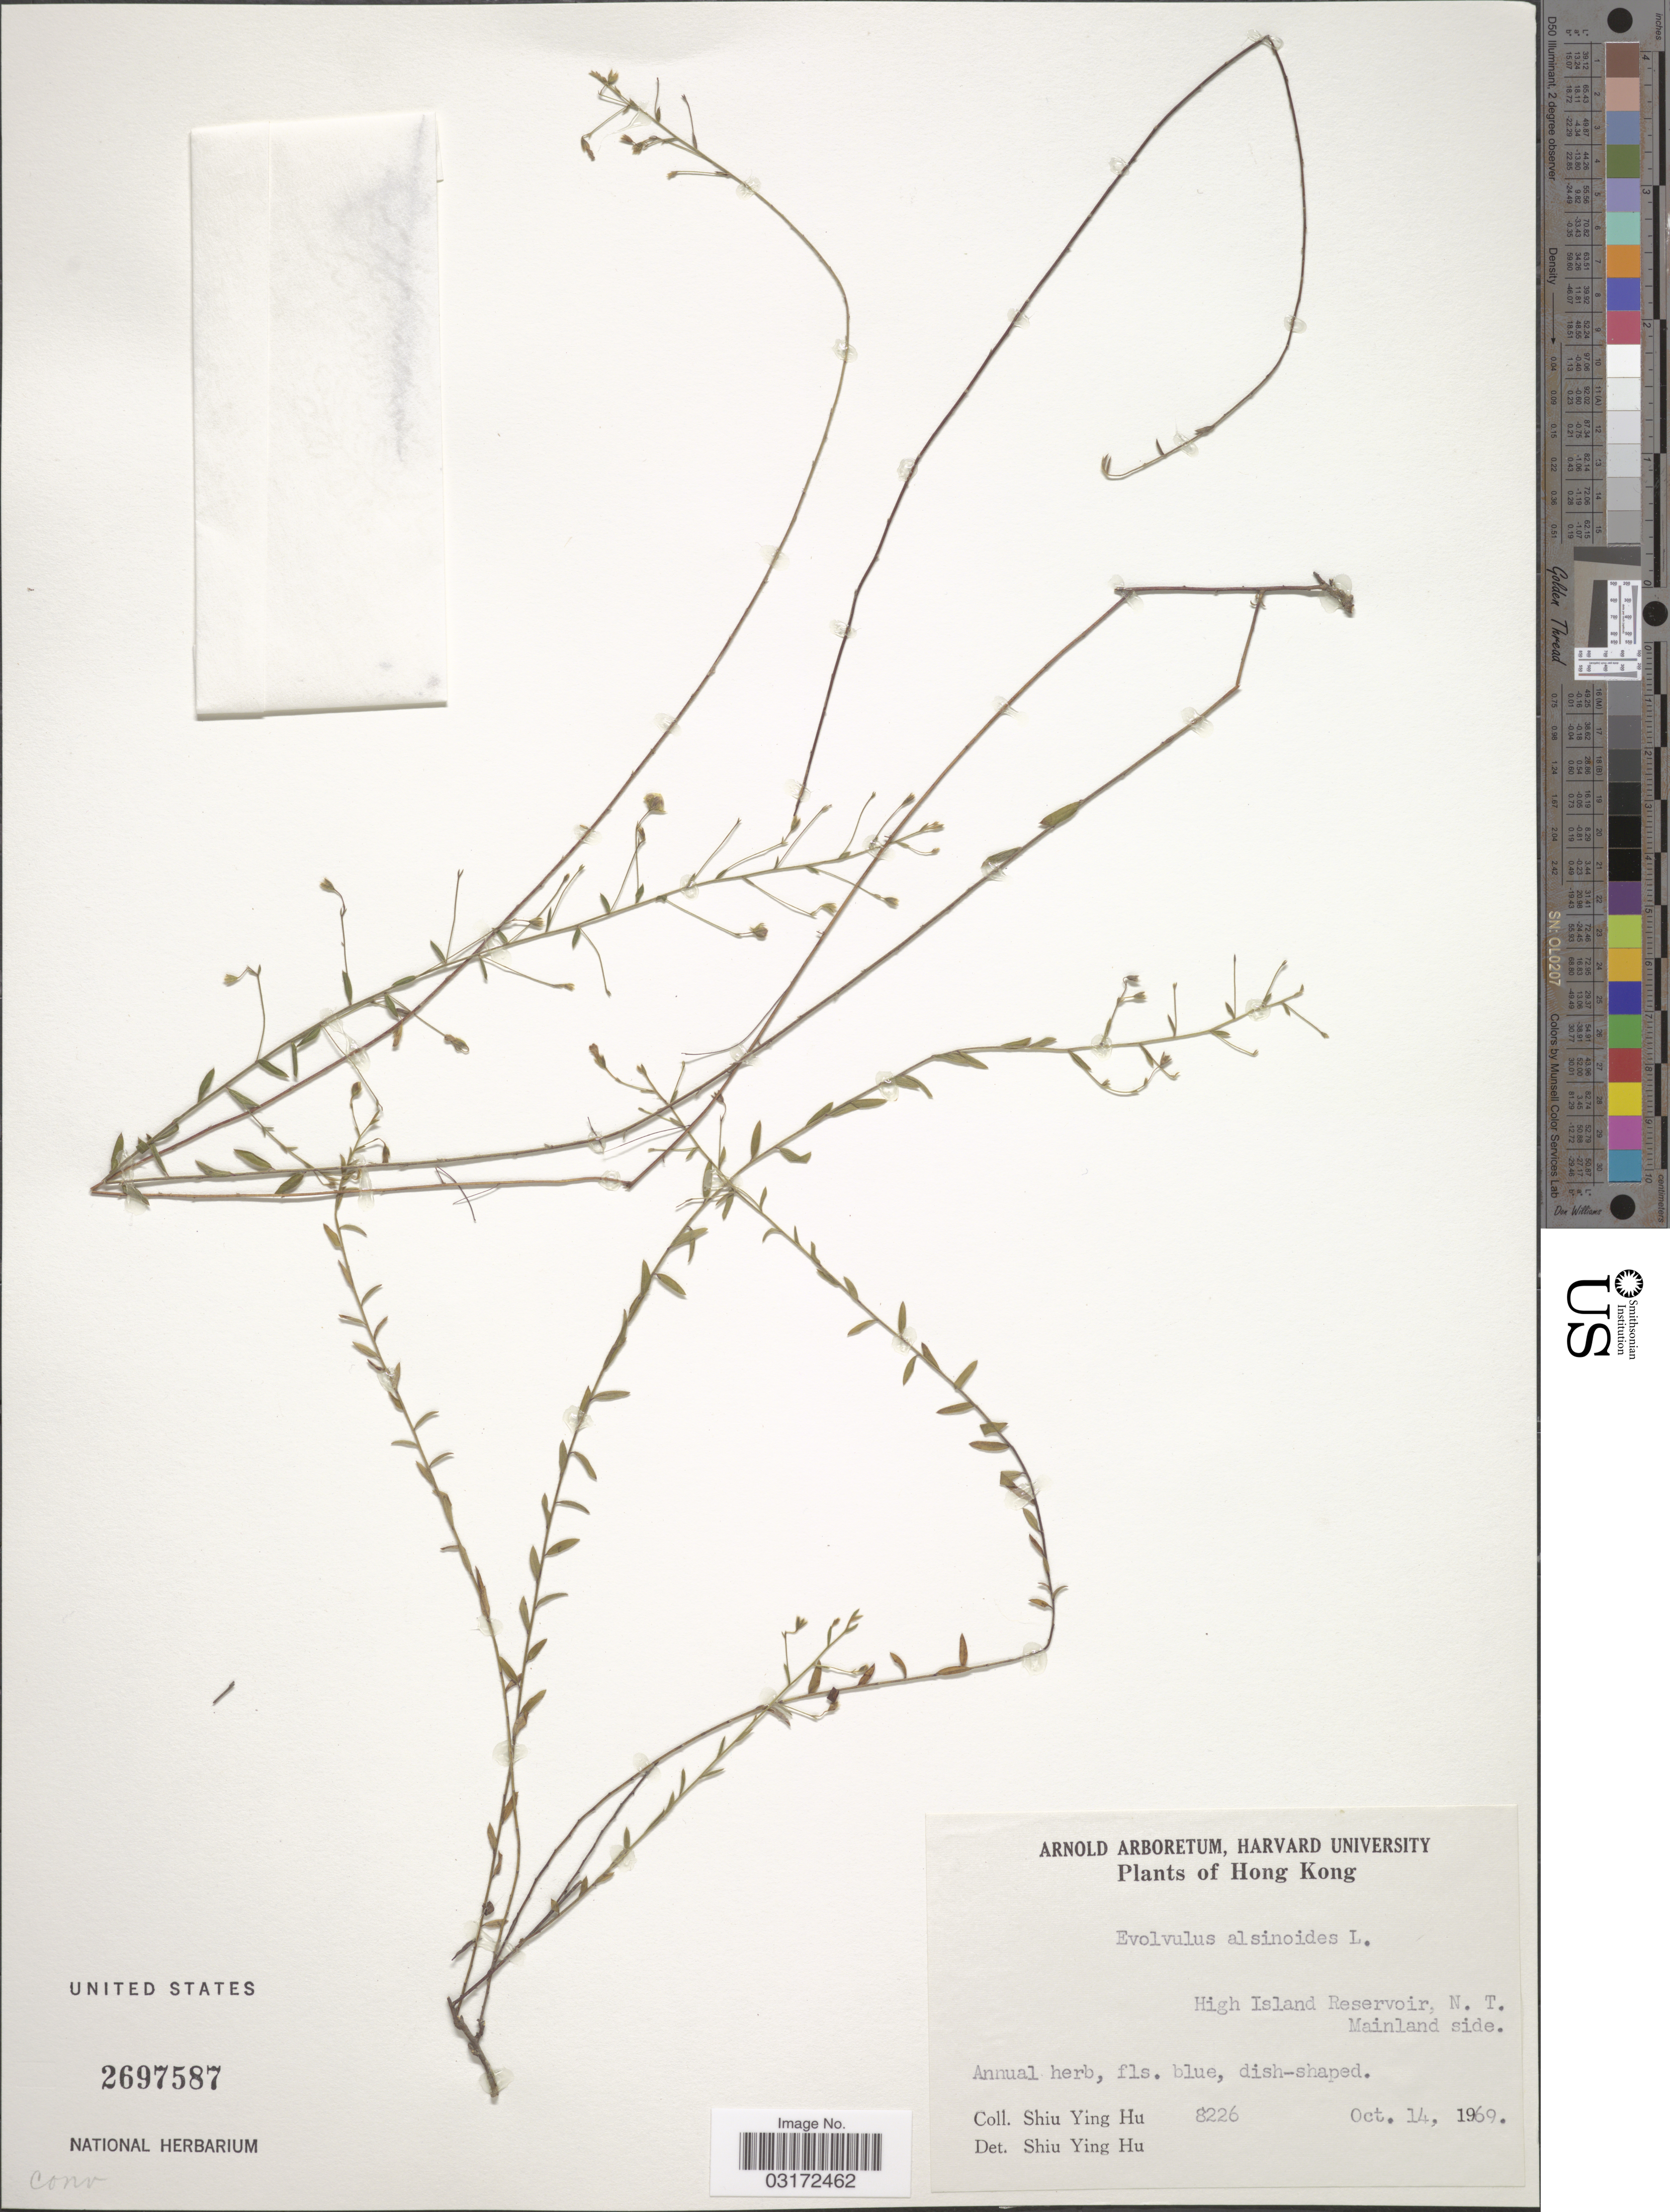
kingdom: Plantae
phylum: Tracheophyta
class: Magnoliopsida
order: Solanales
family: Convolvulaceae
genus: Evolvulus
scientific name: Evolvulus alsinoides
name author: (L.) L.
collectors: S. Y. Hu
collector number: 8226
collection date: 1969-10-14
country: China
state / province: Hong Kong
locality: High Island Reservoir, N.T. Mainland side.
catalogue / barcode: US 2697587